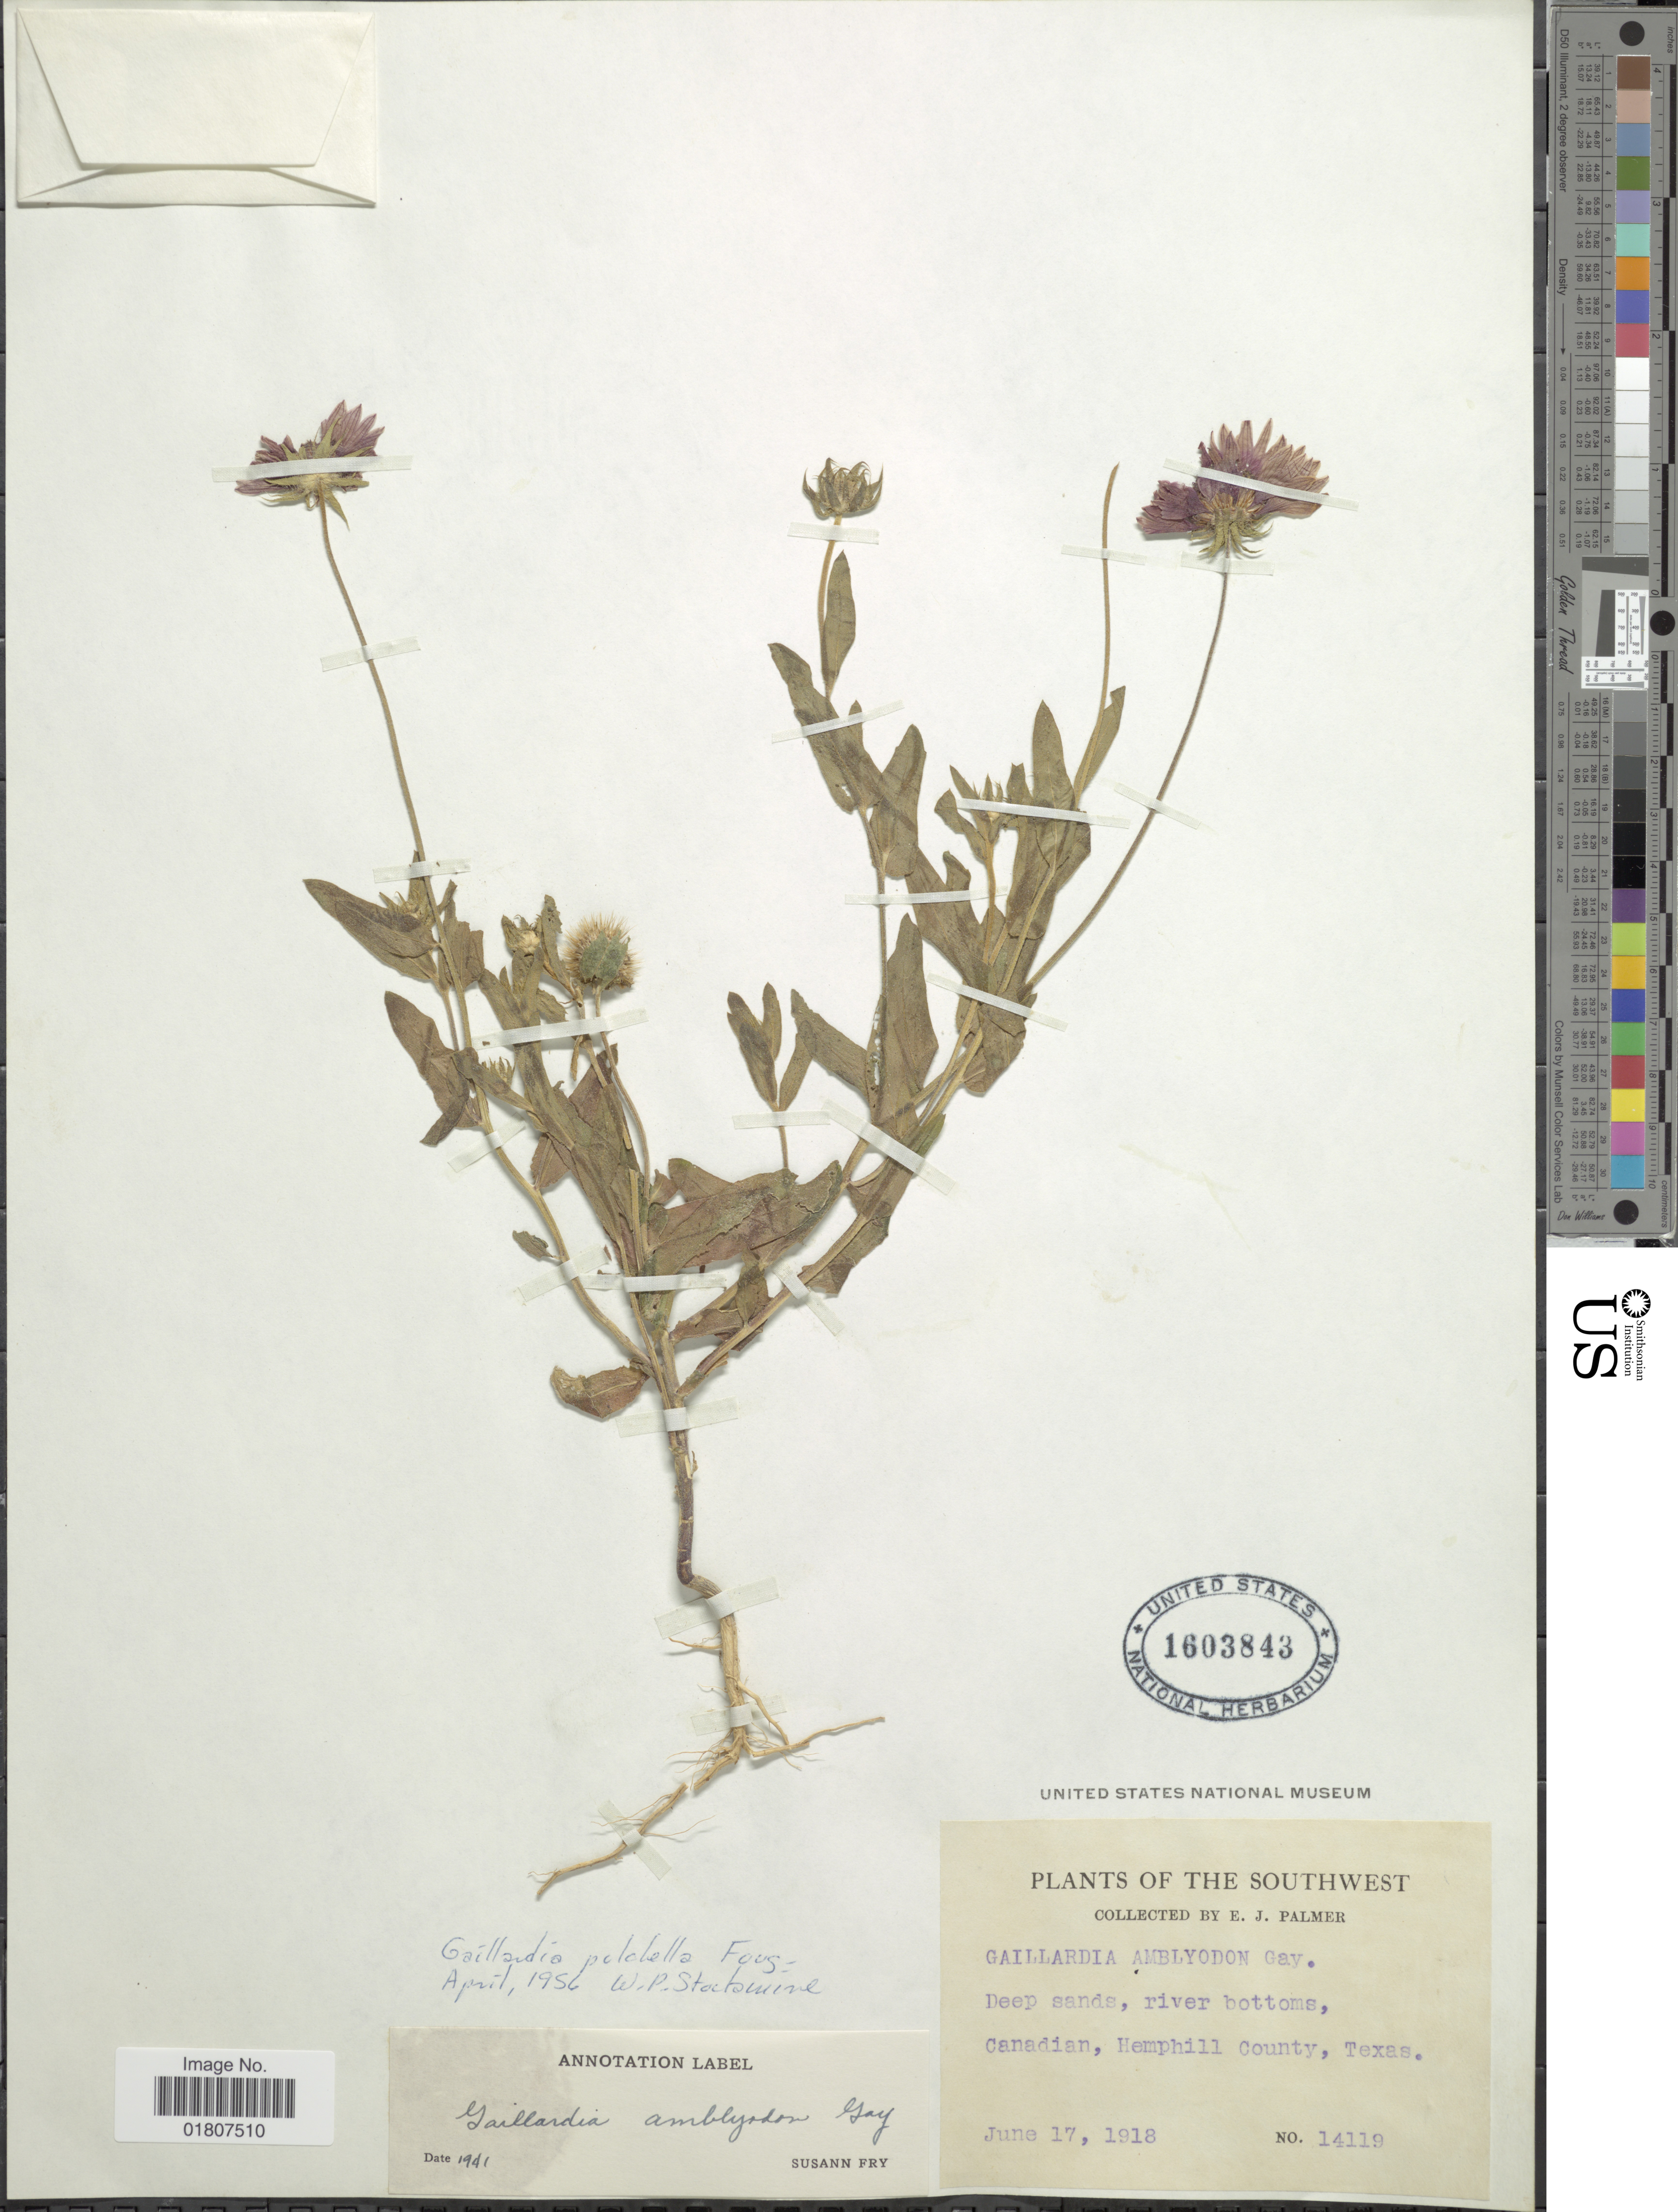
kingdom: Plantae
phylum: Tracheophyta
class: Magnoliopsida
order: Asterales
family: Asteraceae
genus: Gaillardia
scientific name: Gaillardia pulchella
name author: Foug.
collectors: E. J. Palmer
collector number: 14119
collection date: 1918-06-17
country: United States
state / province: Texas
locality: Southwest. Canadian, Hemphill County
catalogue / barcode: US 1603843